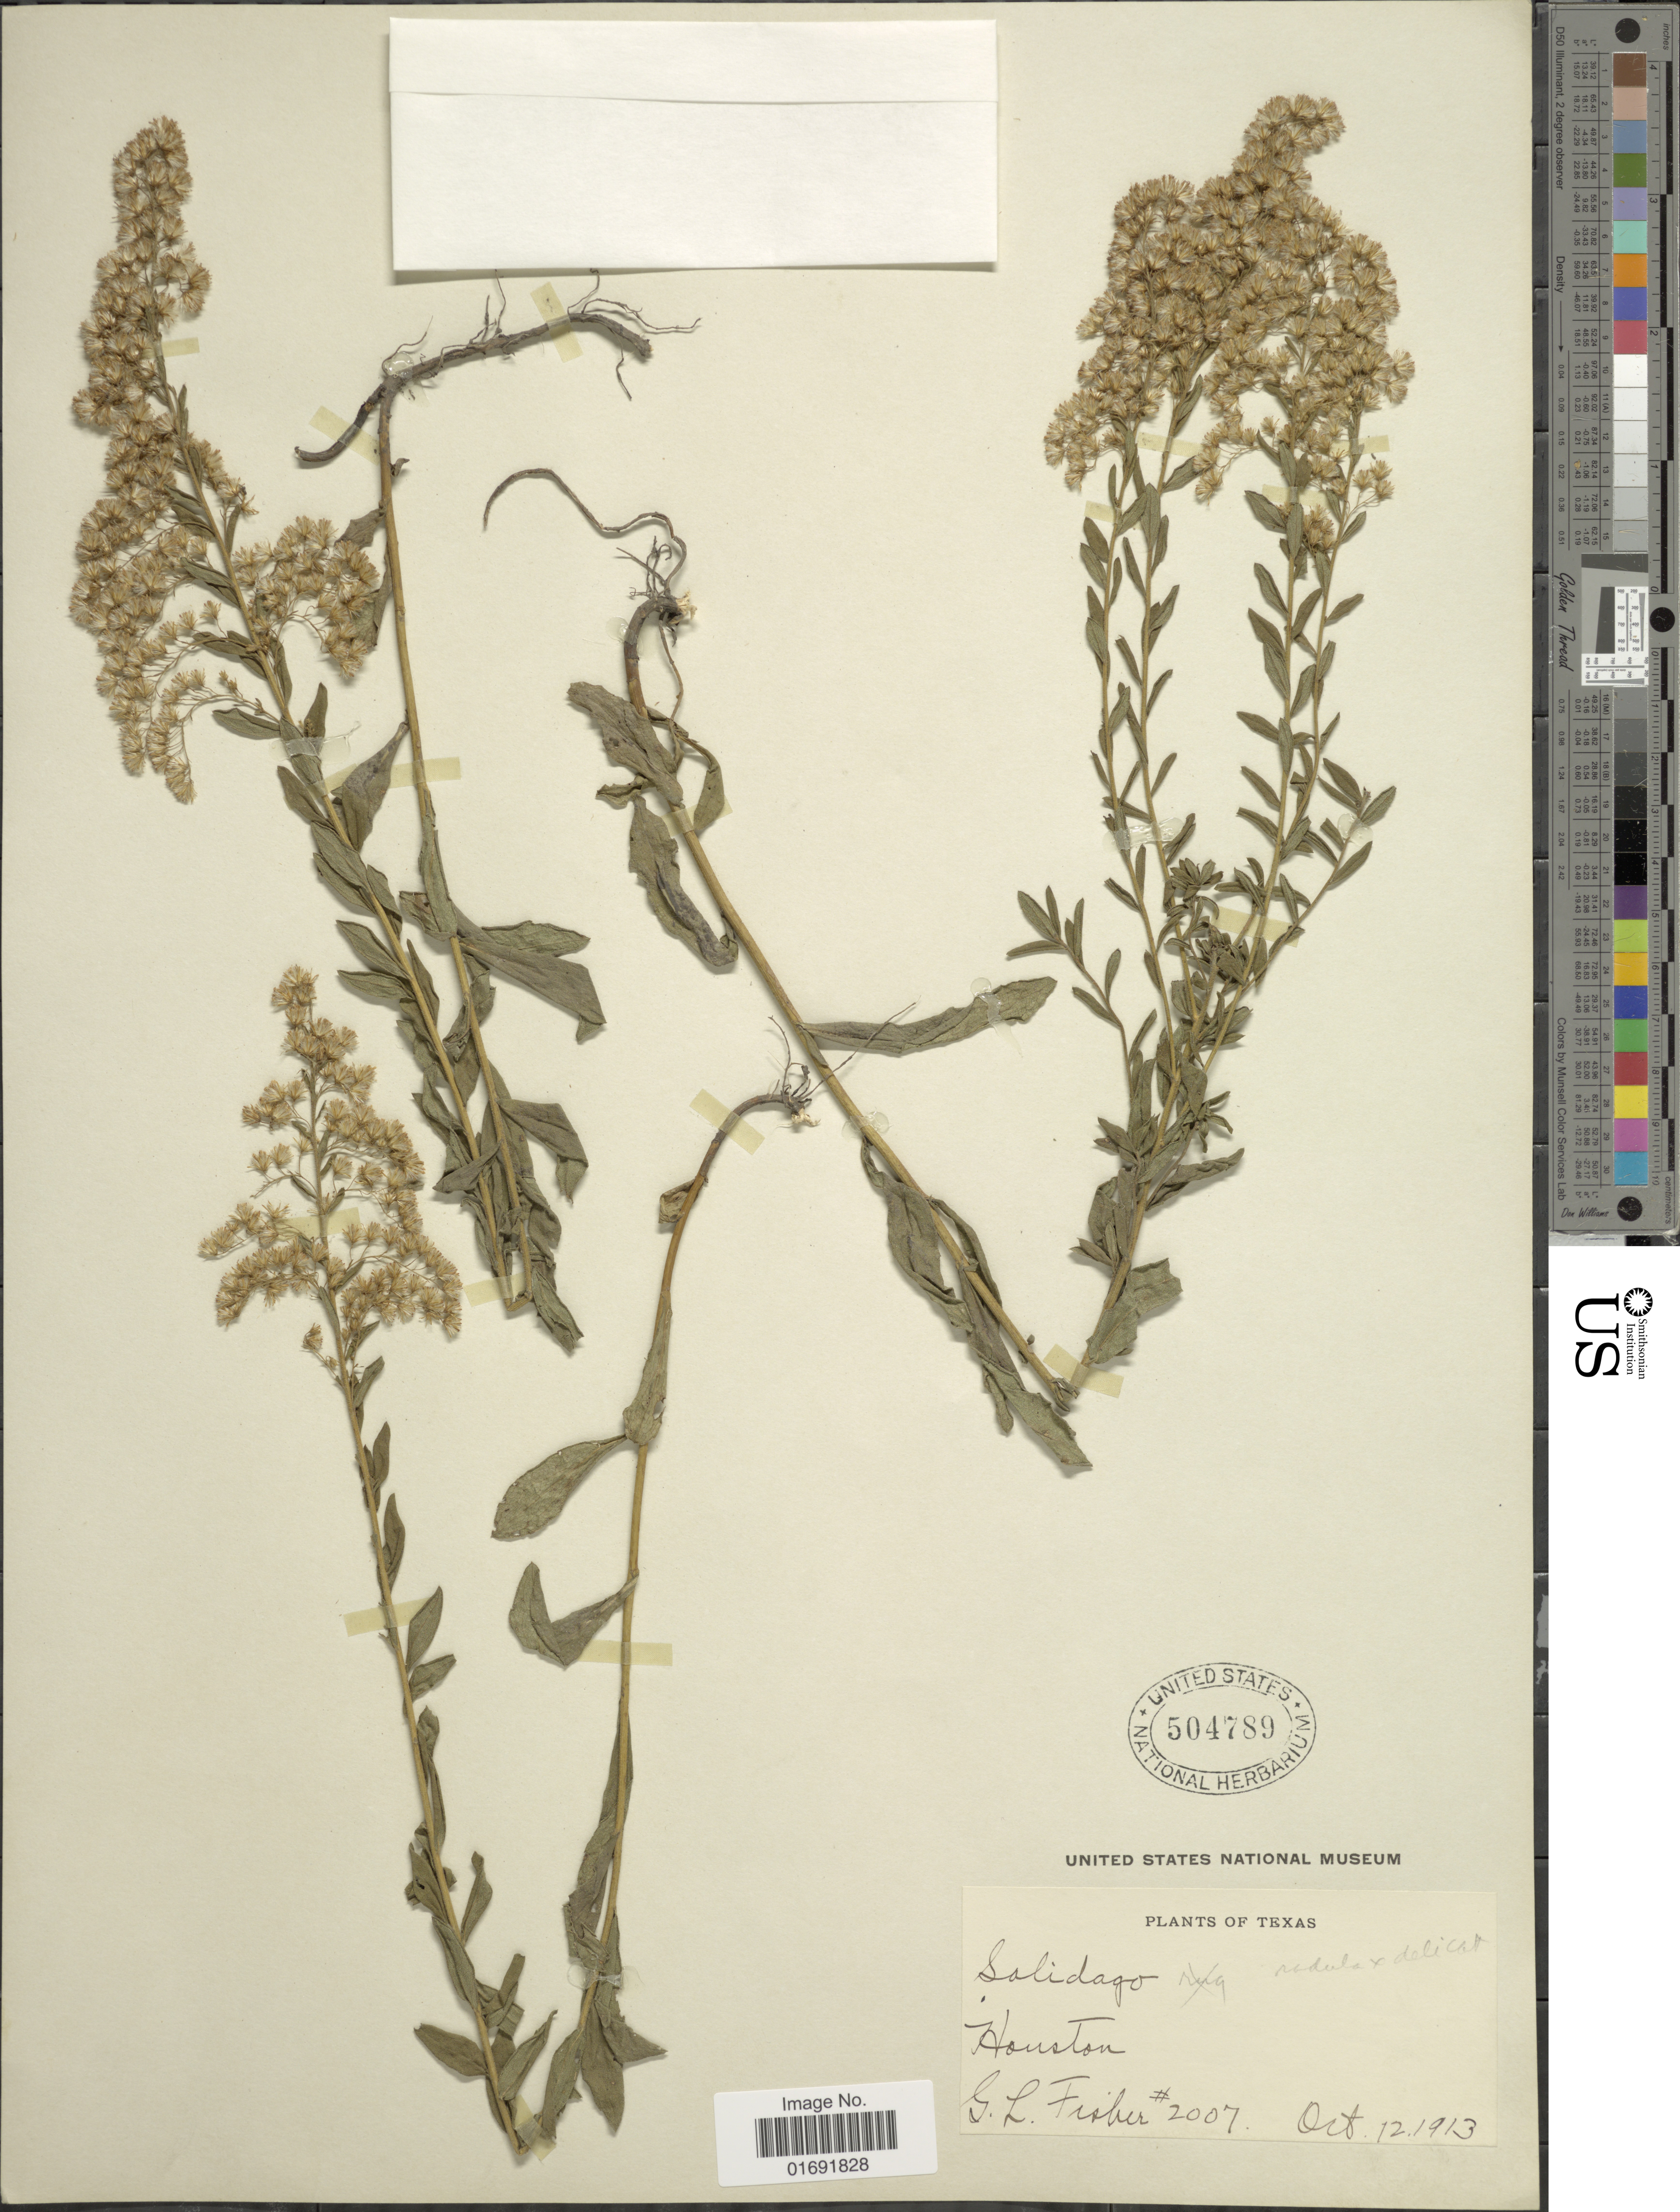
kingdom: Plantae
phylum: Tracheophyta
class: Magnoliopsida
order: Asterales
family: Asteraceae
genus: Solidago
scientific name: Solidago sp.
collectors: G. L. Fisher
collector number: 2007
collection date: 1913-10-12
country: United States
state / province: Texas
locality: Houston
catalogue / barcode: US 504789